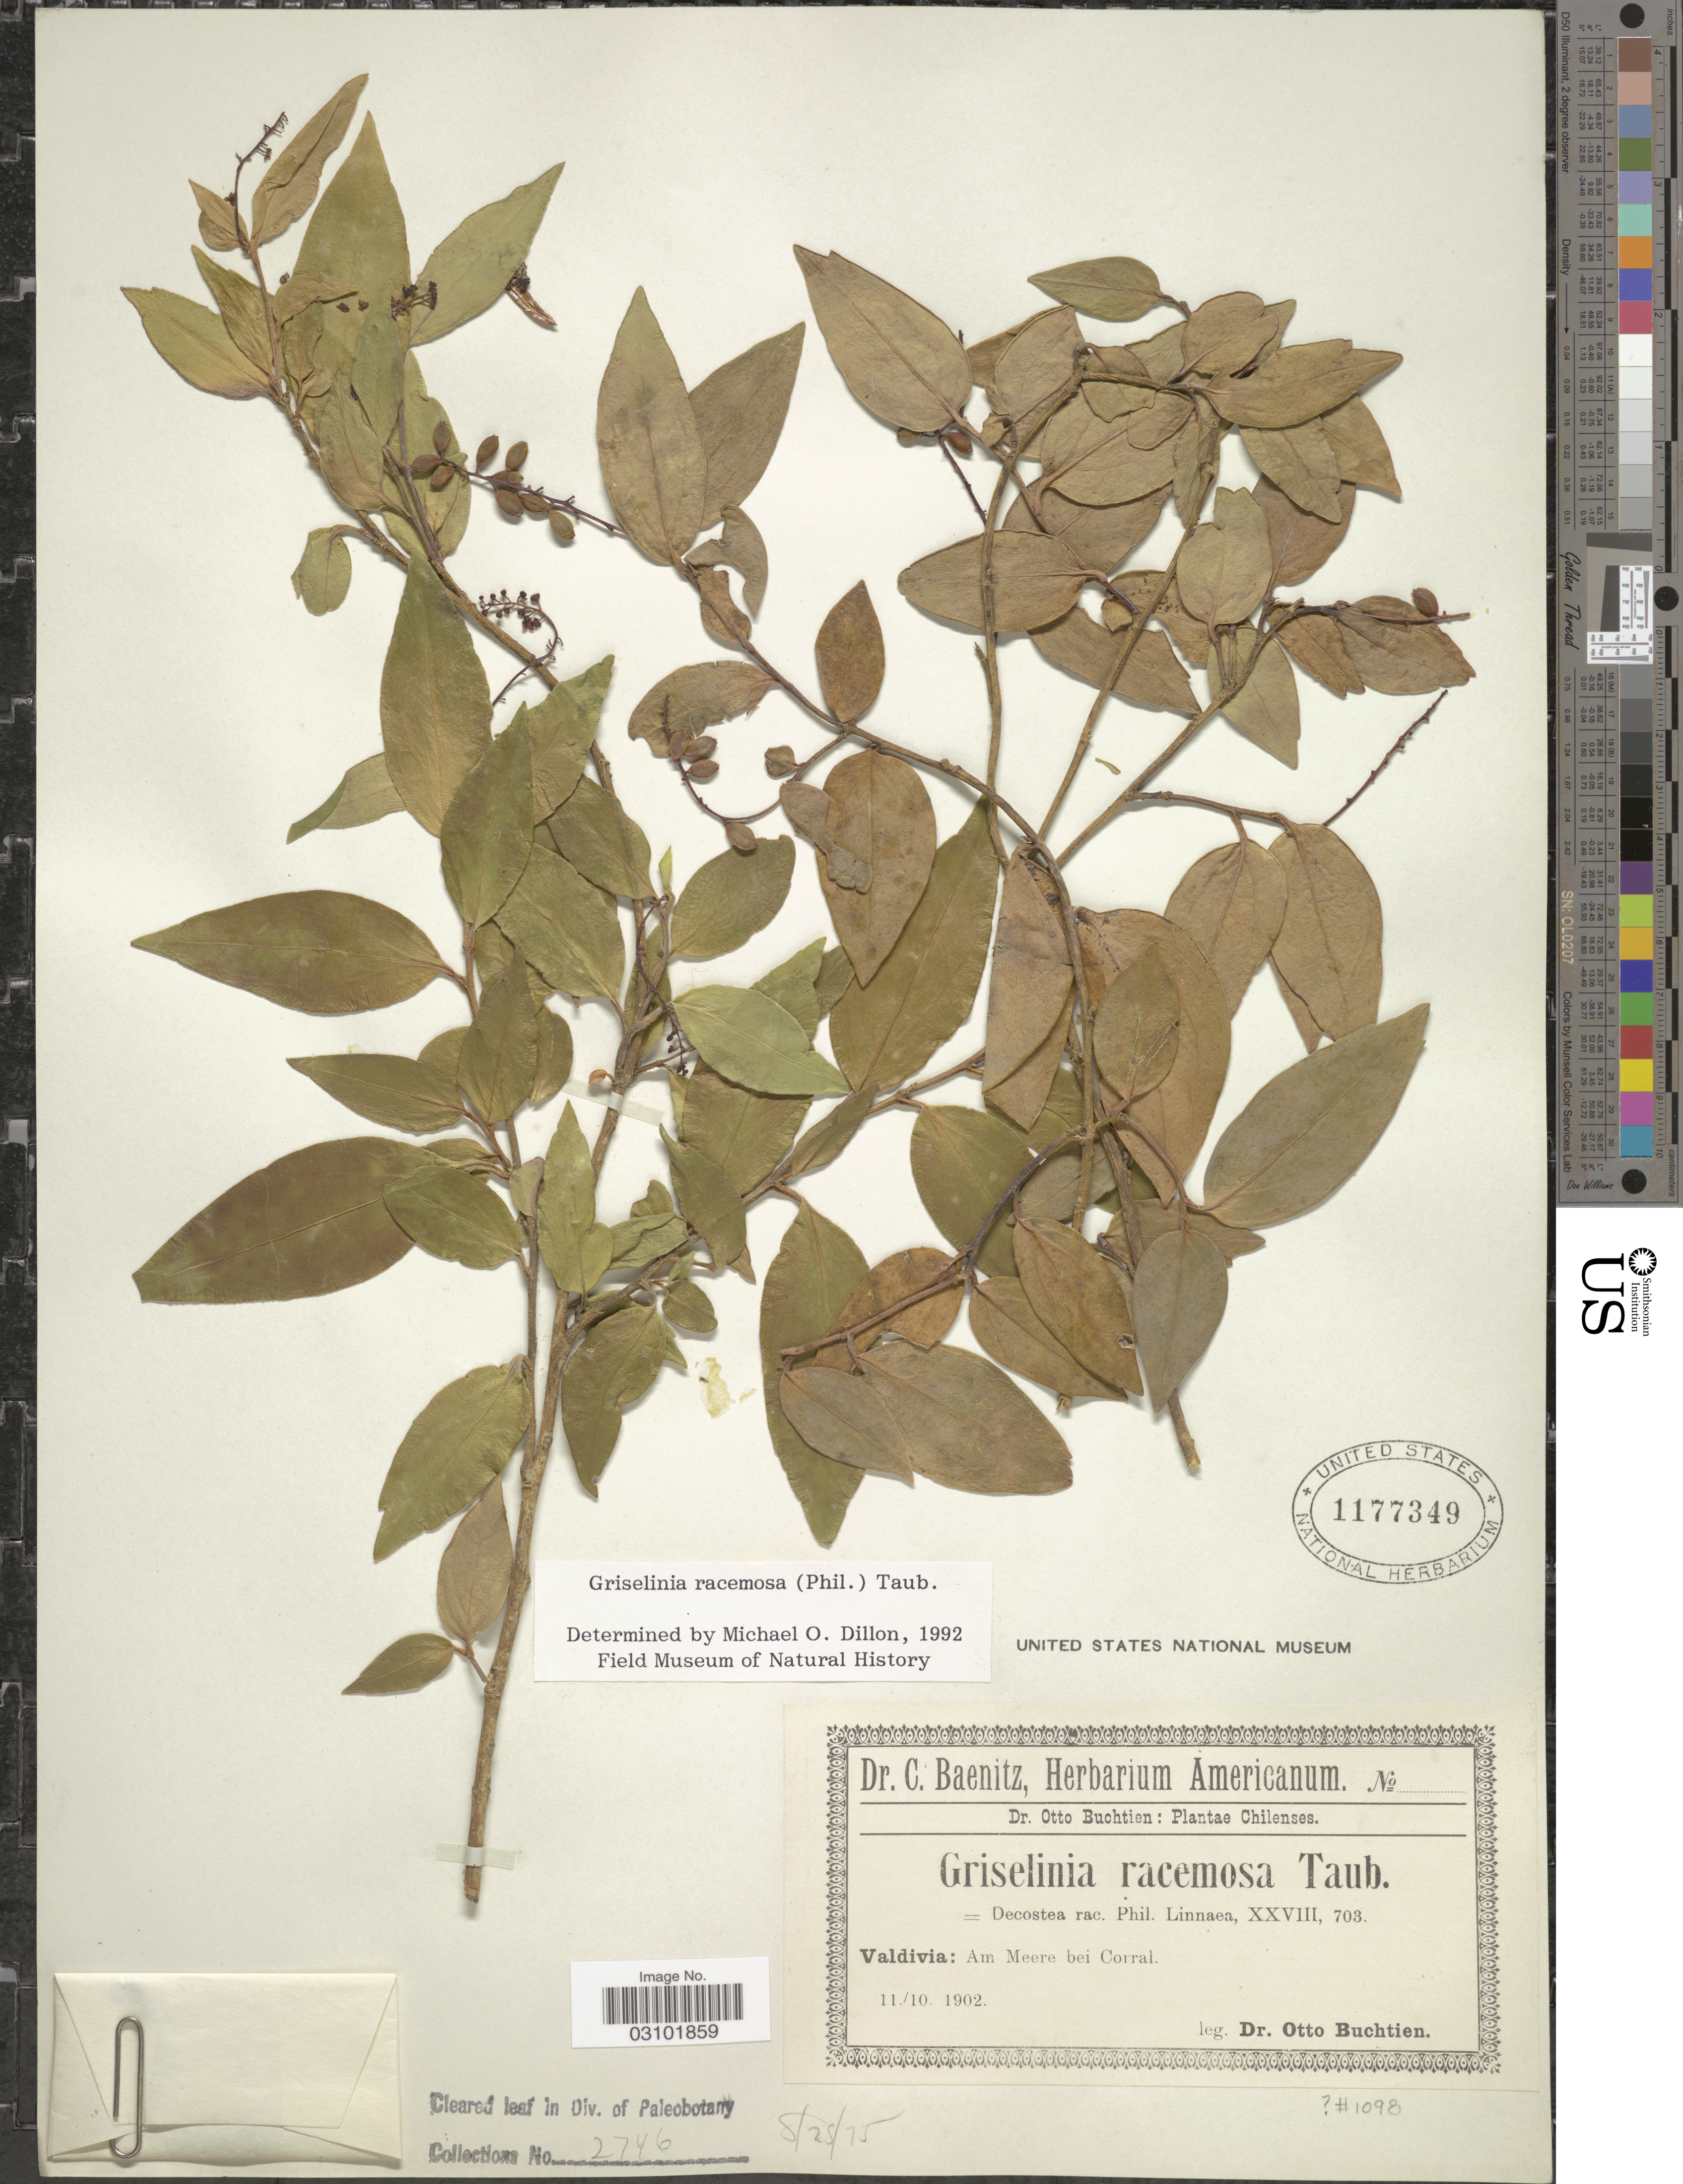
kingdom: Plantae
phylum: Tracheophyta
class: Magnoliopsida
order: Apiales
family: Griseliniaceae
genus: Griselinia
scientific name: Griselinia racemosa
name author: (Phil.) Taub.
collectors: O. Buchtien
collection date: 1902-10-11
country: Chile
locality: Chilenses. Valdivia: Am Meere bei Corral.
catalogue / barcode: US 1177349